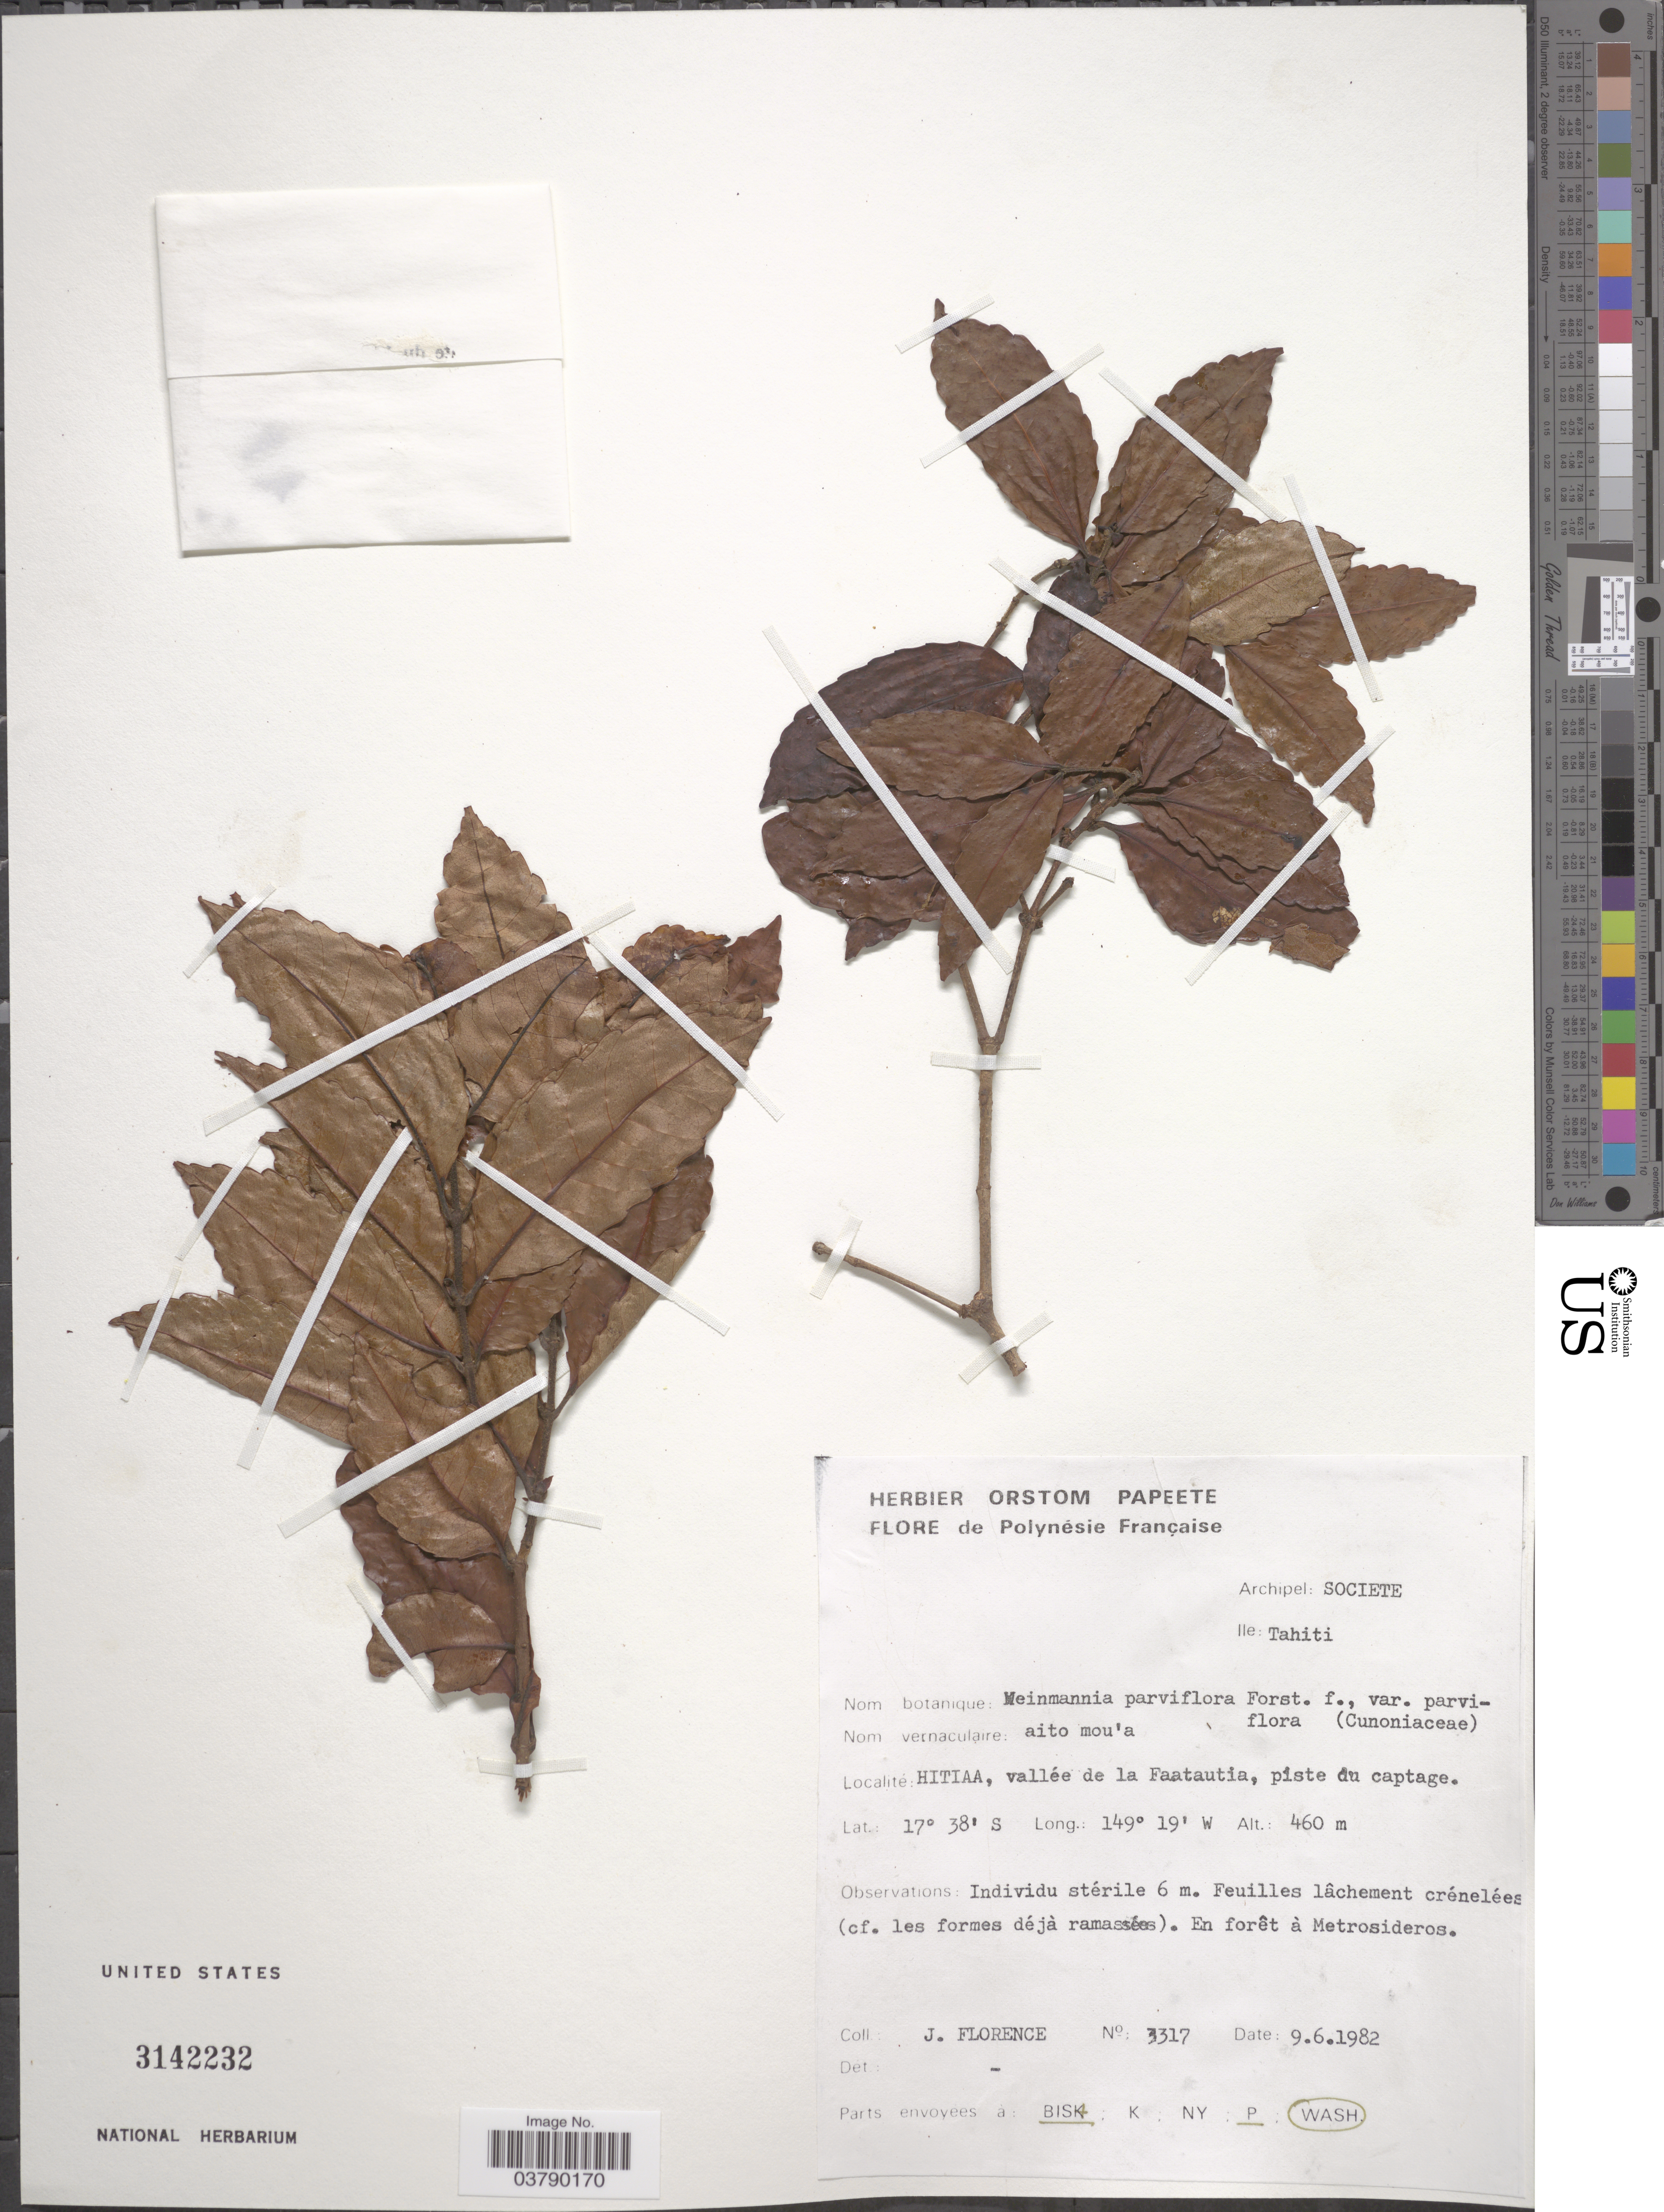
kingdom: Plantae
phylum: Tracheophyta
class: Magnoliopsida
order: Oxalidales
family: Cunoniaceae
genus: Pterophylla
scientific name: Pterophylla parviflora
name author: (G. Forst.) Pillon & H.C. Hopkins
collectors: J. Florence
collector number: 3317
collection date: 1982-06-09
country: French Polynesia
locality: Archipel: Societe, Ile: Tahiti. Hitiaa, vallée de la Faatautia, piste du captage.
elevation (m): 460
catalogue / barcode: US 3142232